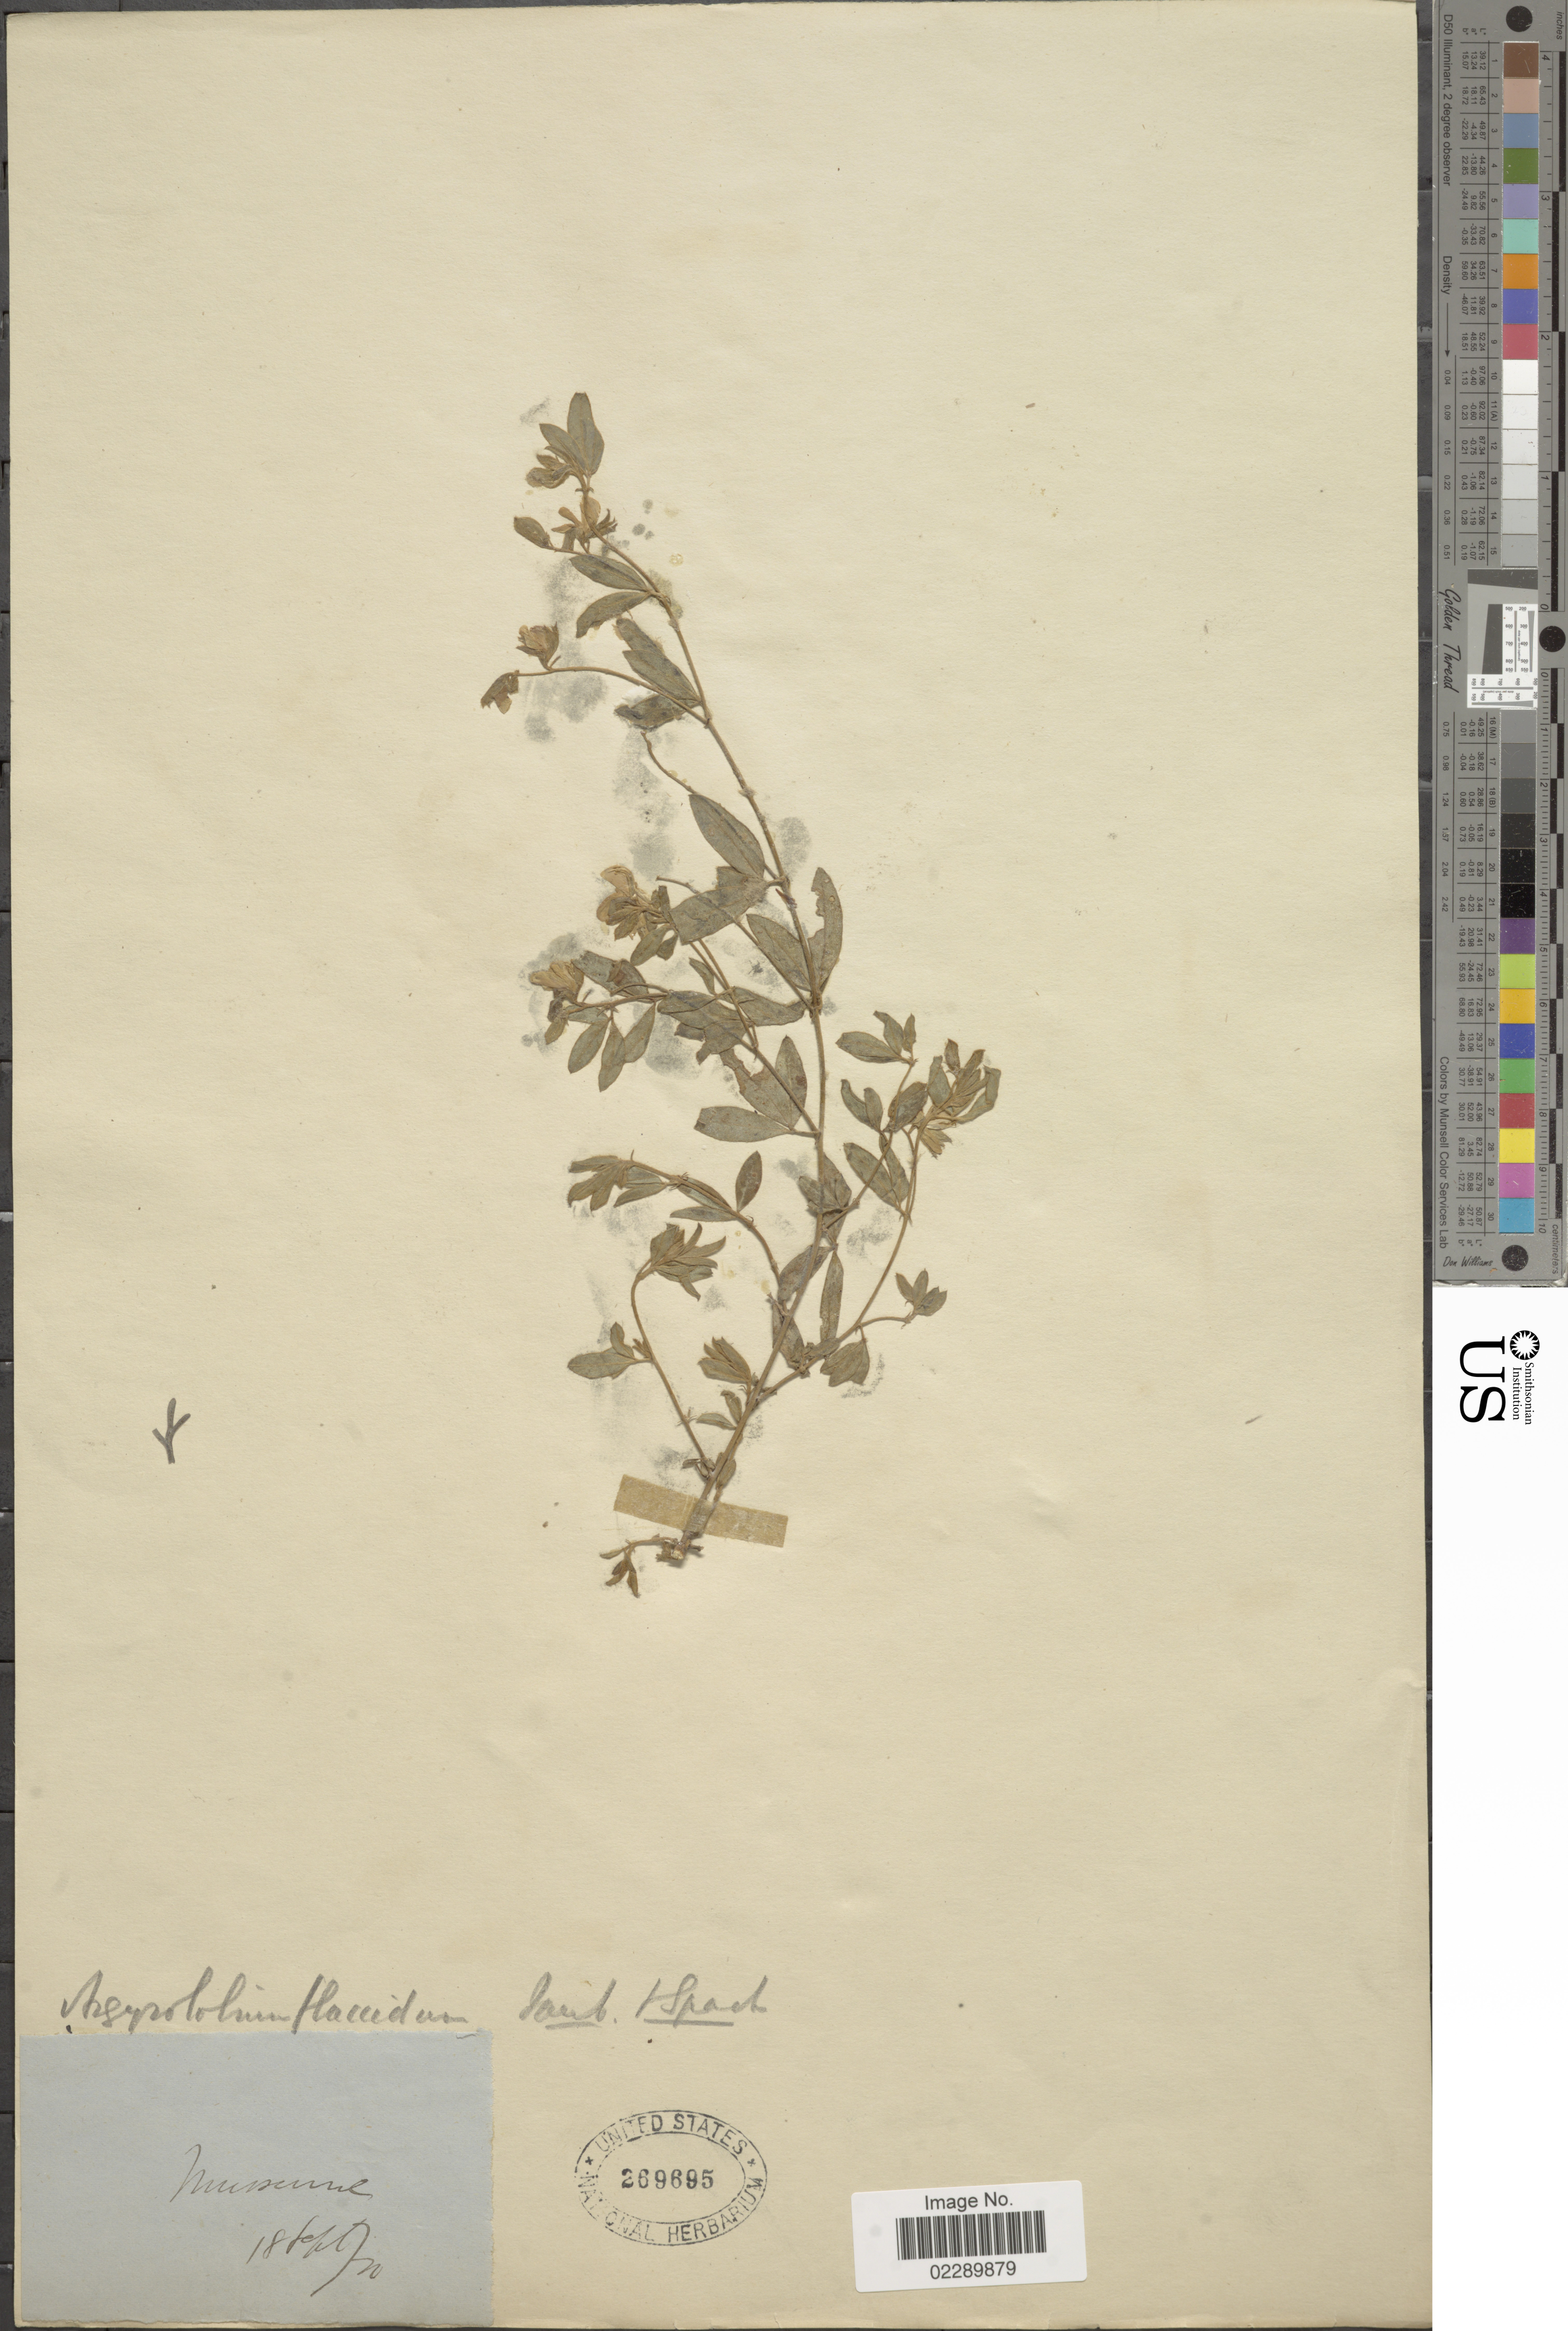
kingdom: Plantae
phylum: Tracheophyta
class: Magnoliopsida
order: Fabales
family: Fabaceae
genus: Argyrolobium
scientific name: Argyrolobium flaccidum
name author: (Royle) Jaub. & Spach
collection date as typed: Transcribed d/m/y: 18/9/20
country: India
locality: Mussoorie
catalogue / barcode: US 269695